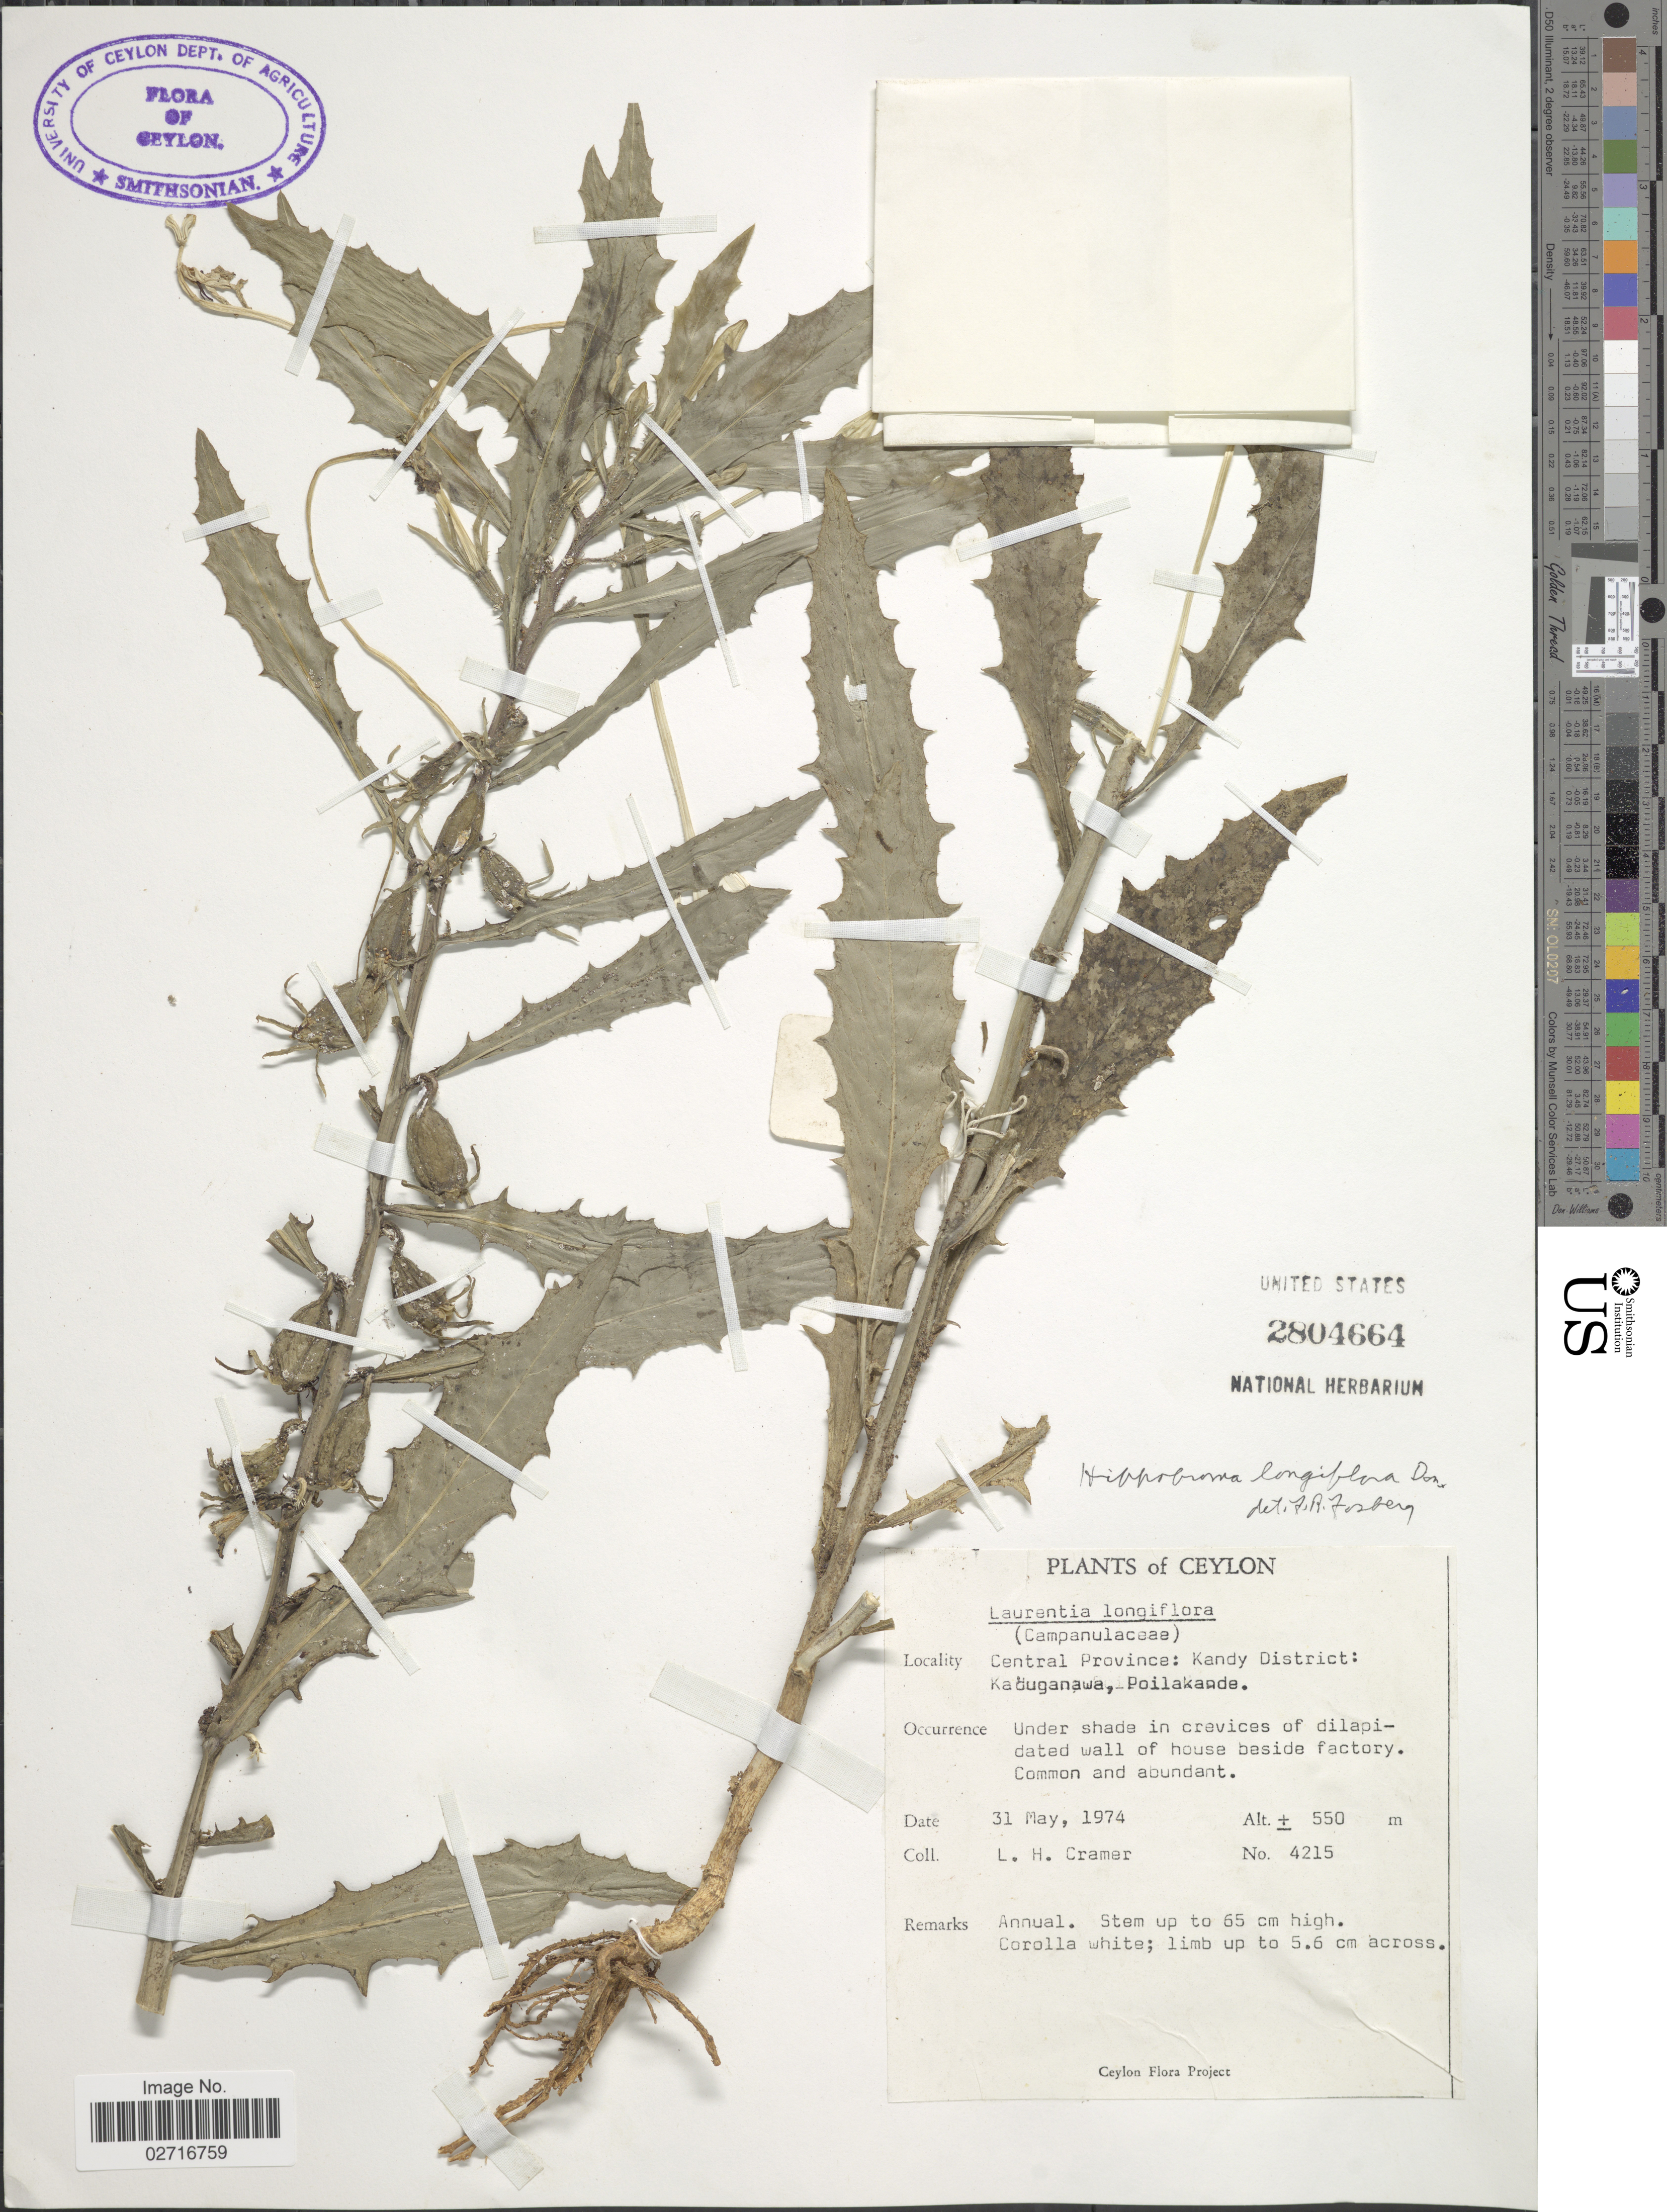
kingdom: Plantae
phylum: Tracheophyta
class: Magnoliopsida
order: Asterales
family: Campanulaceae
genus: Hippobroma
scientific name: Hippobroma longiflora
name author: (L.) G. Don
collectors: L. H. Cramer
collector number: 4215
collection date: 1974-05-31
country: Sri Lanka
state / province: Central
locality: Ceylon, Kandy District: Kaduganawa-Poilakande, under shade in crevices of dilapidated wall of house beside factory.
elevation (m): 550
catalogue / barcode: US 2804664